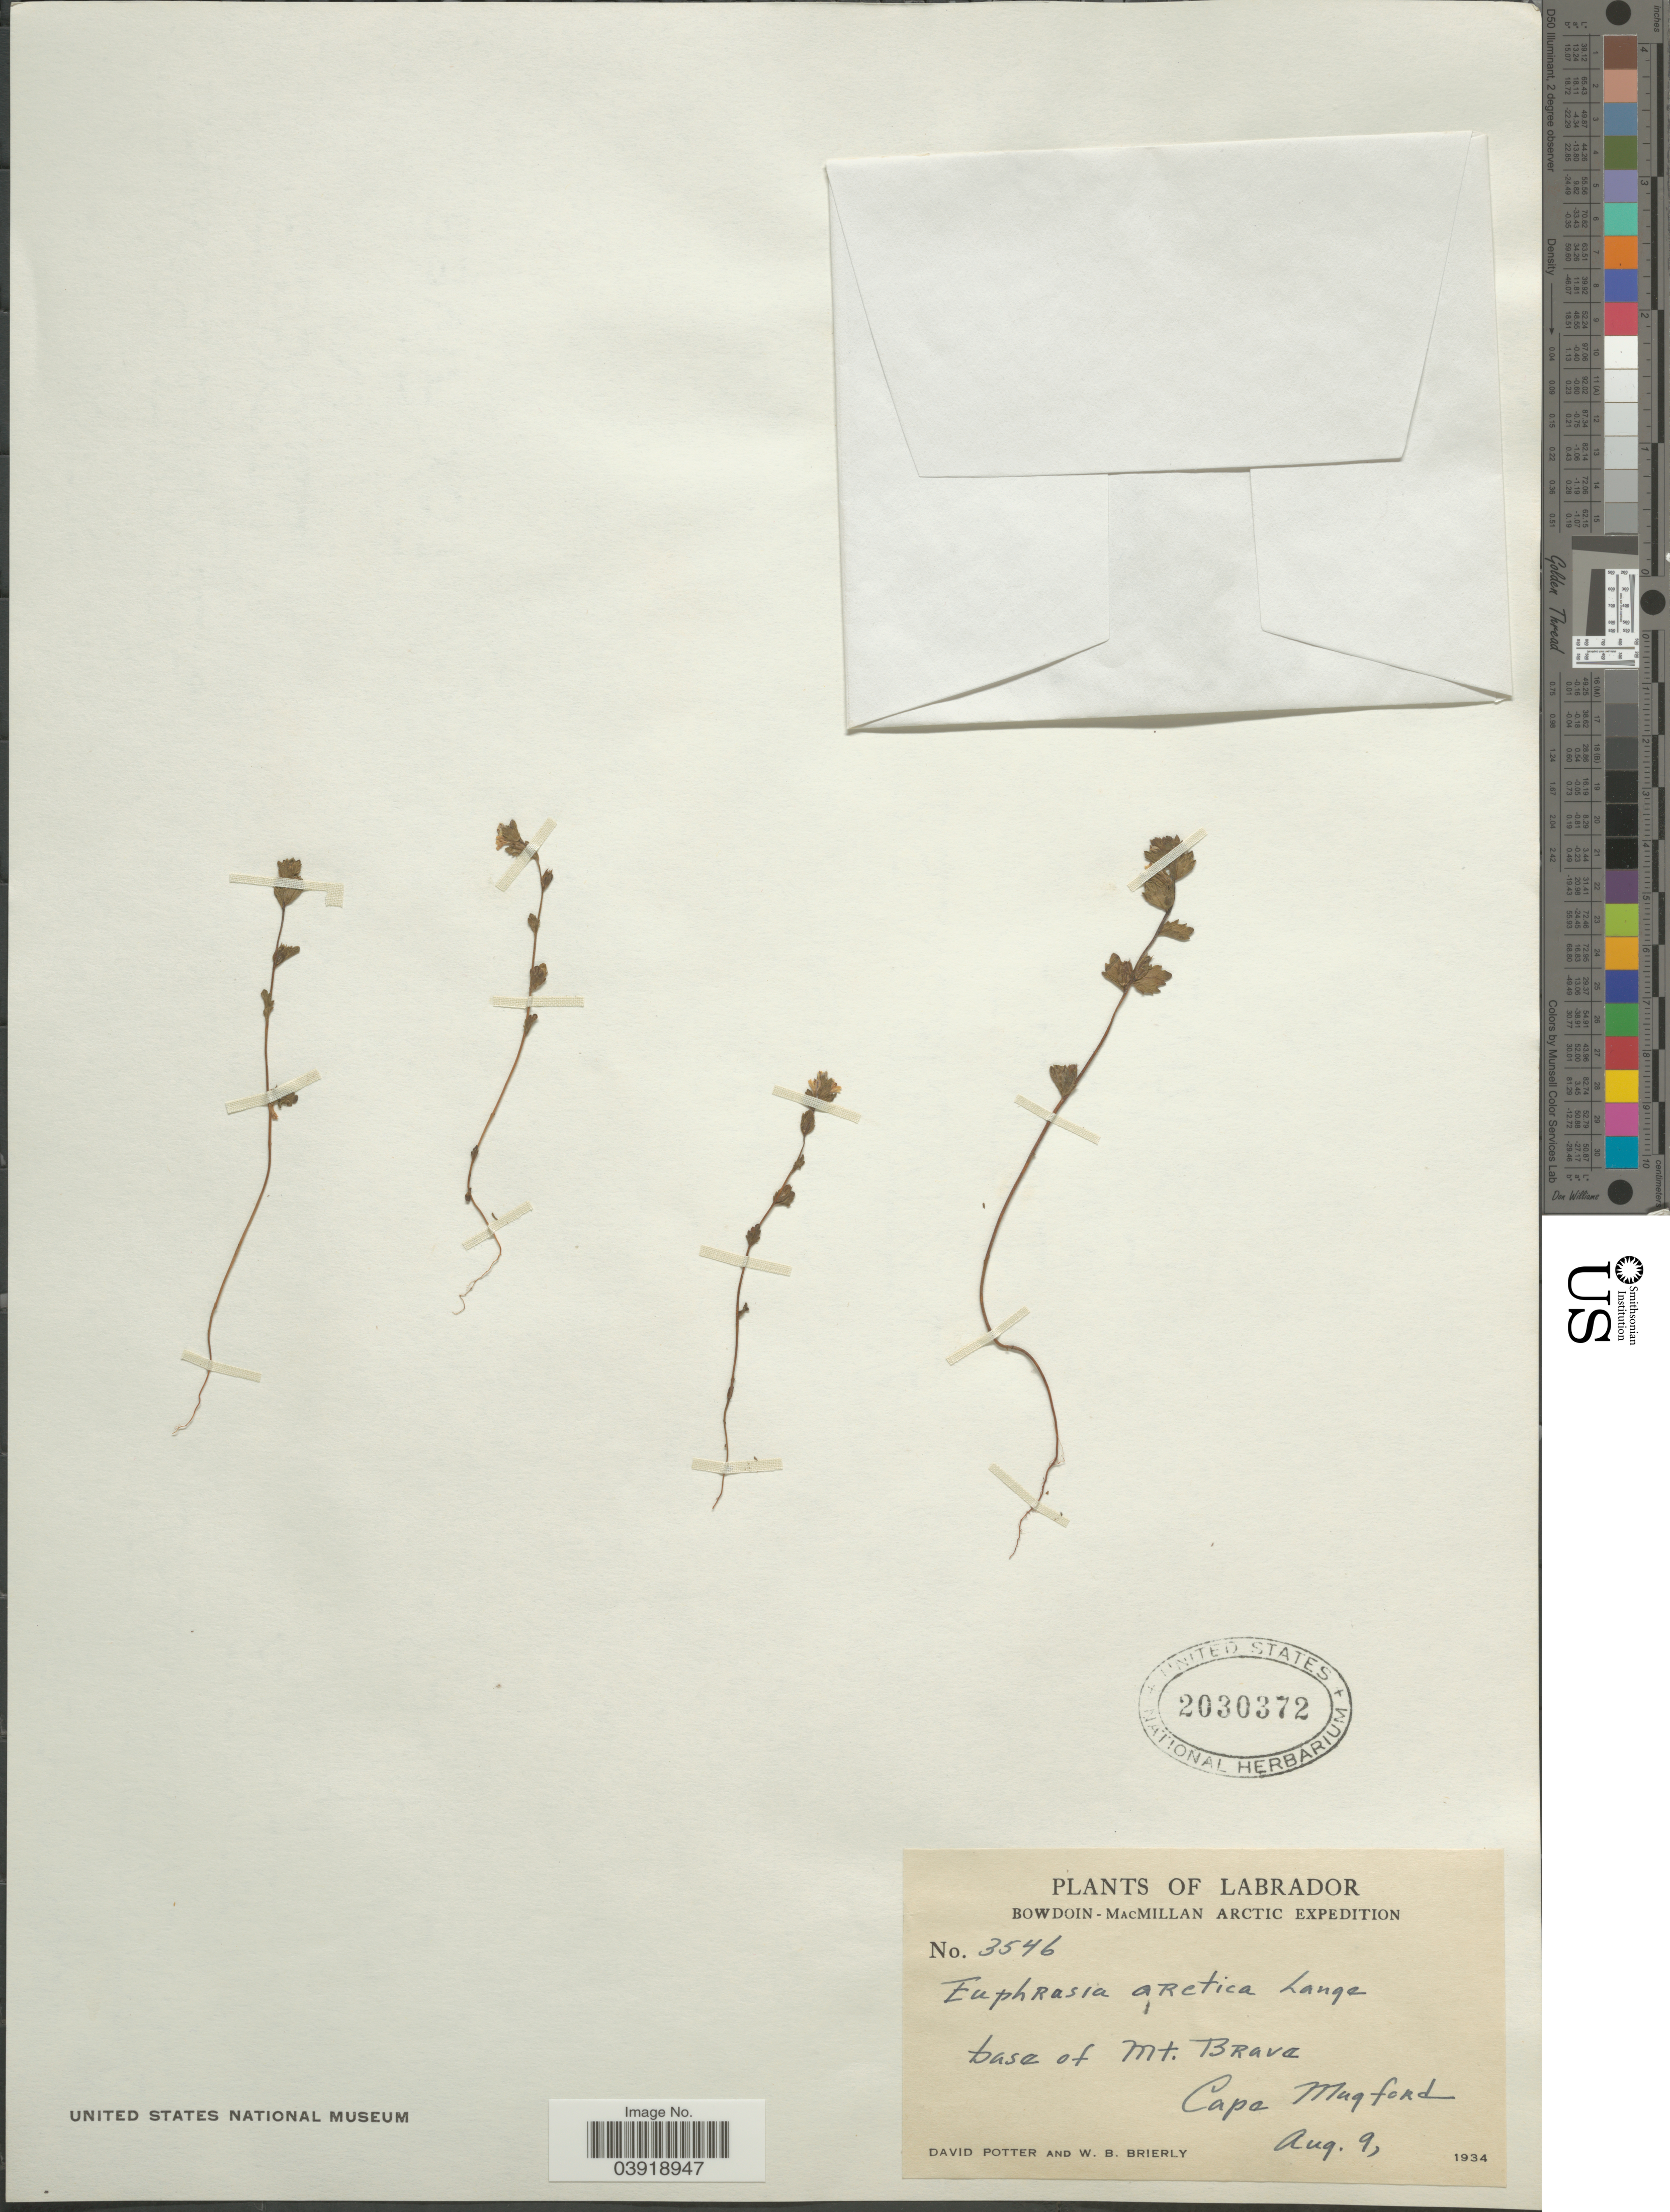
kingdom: Plantae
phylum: Tracheophyta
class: Magnoliopsida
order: Lamiales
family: Orobanchaceae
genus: Euphrasia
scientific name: Euphrasia arctica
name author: Lange ex Rostrup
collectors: D. Potter & W. Brierly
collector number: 3546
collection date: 1934-08-09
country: Canada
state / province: Newfoundland and Labrador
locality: Labrador. Base of Mt. Brave. Cape Mugford.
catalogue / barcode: US 2030372